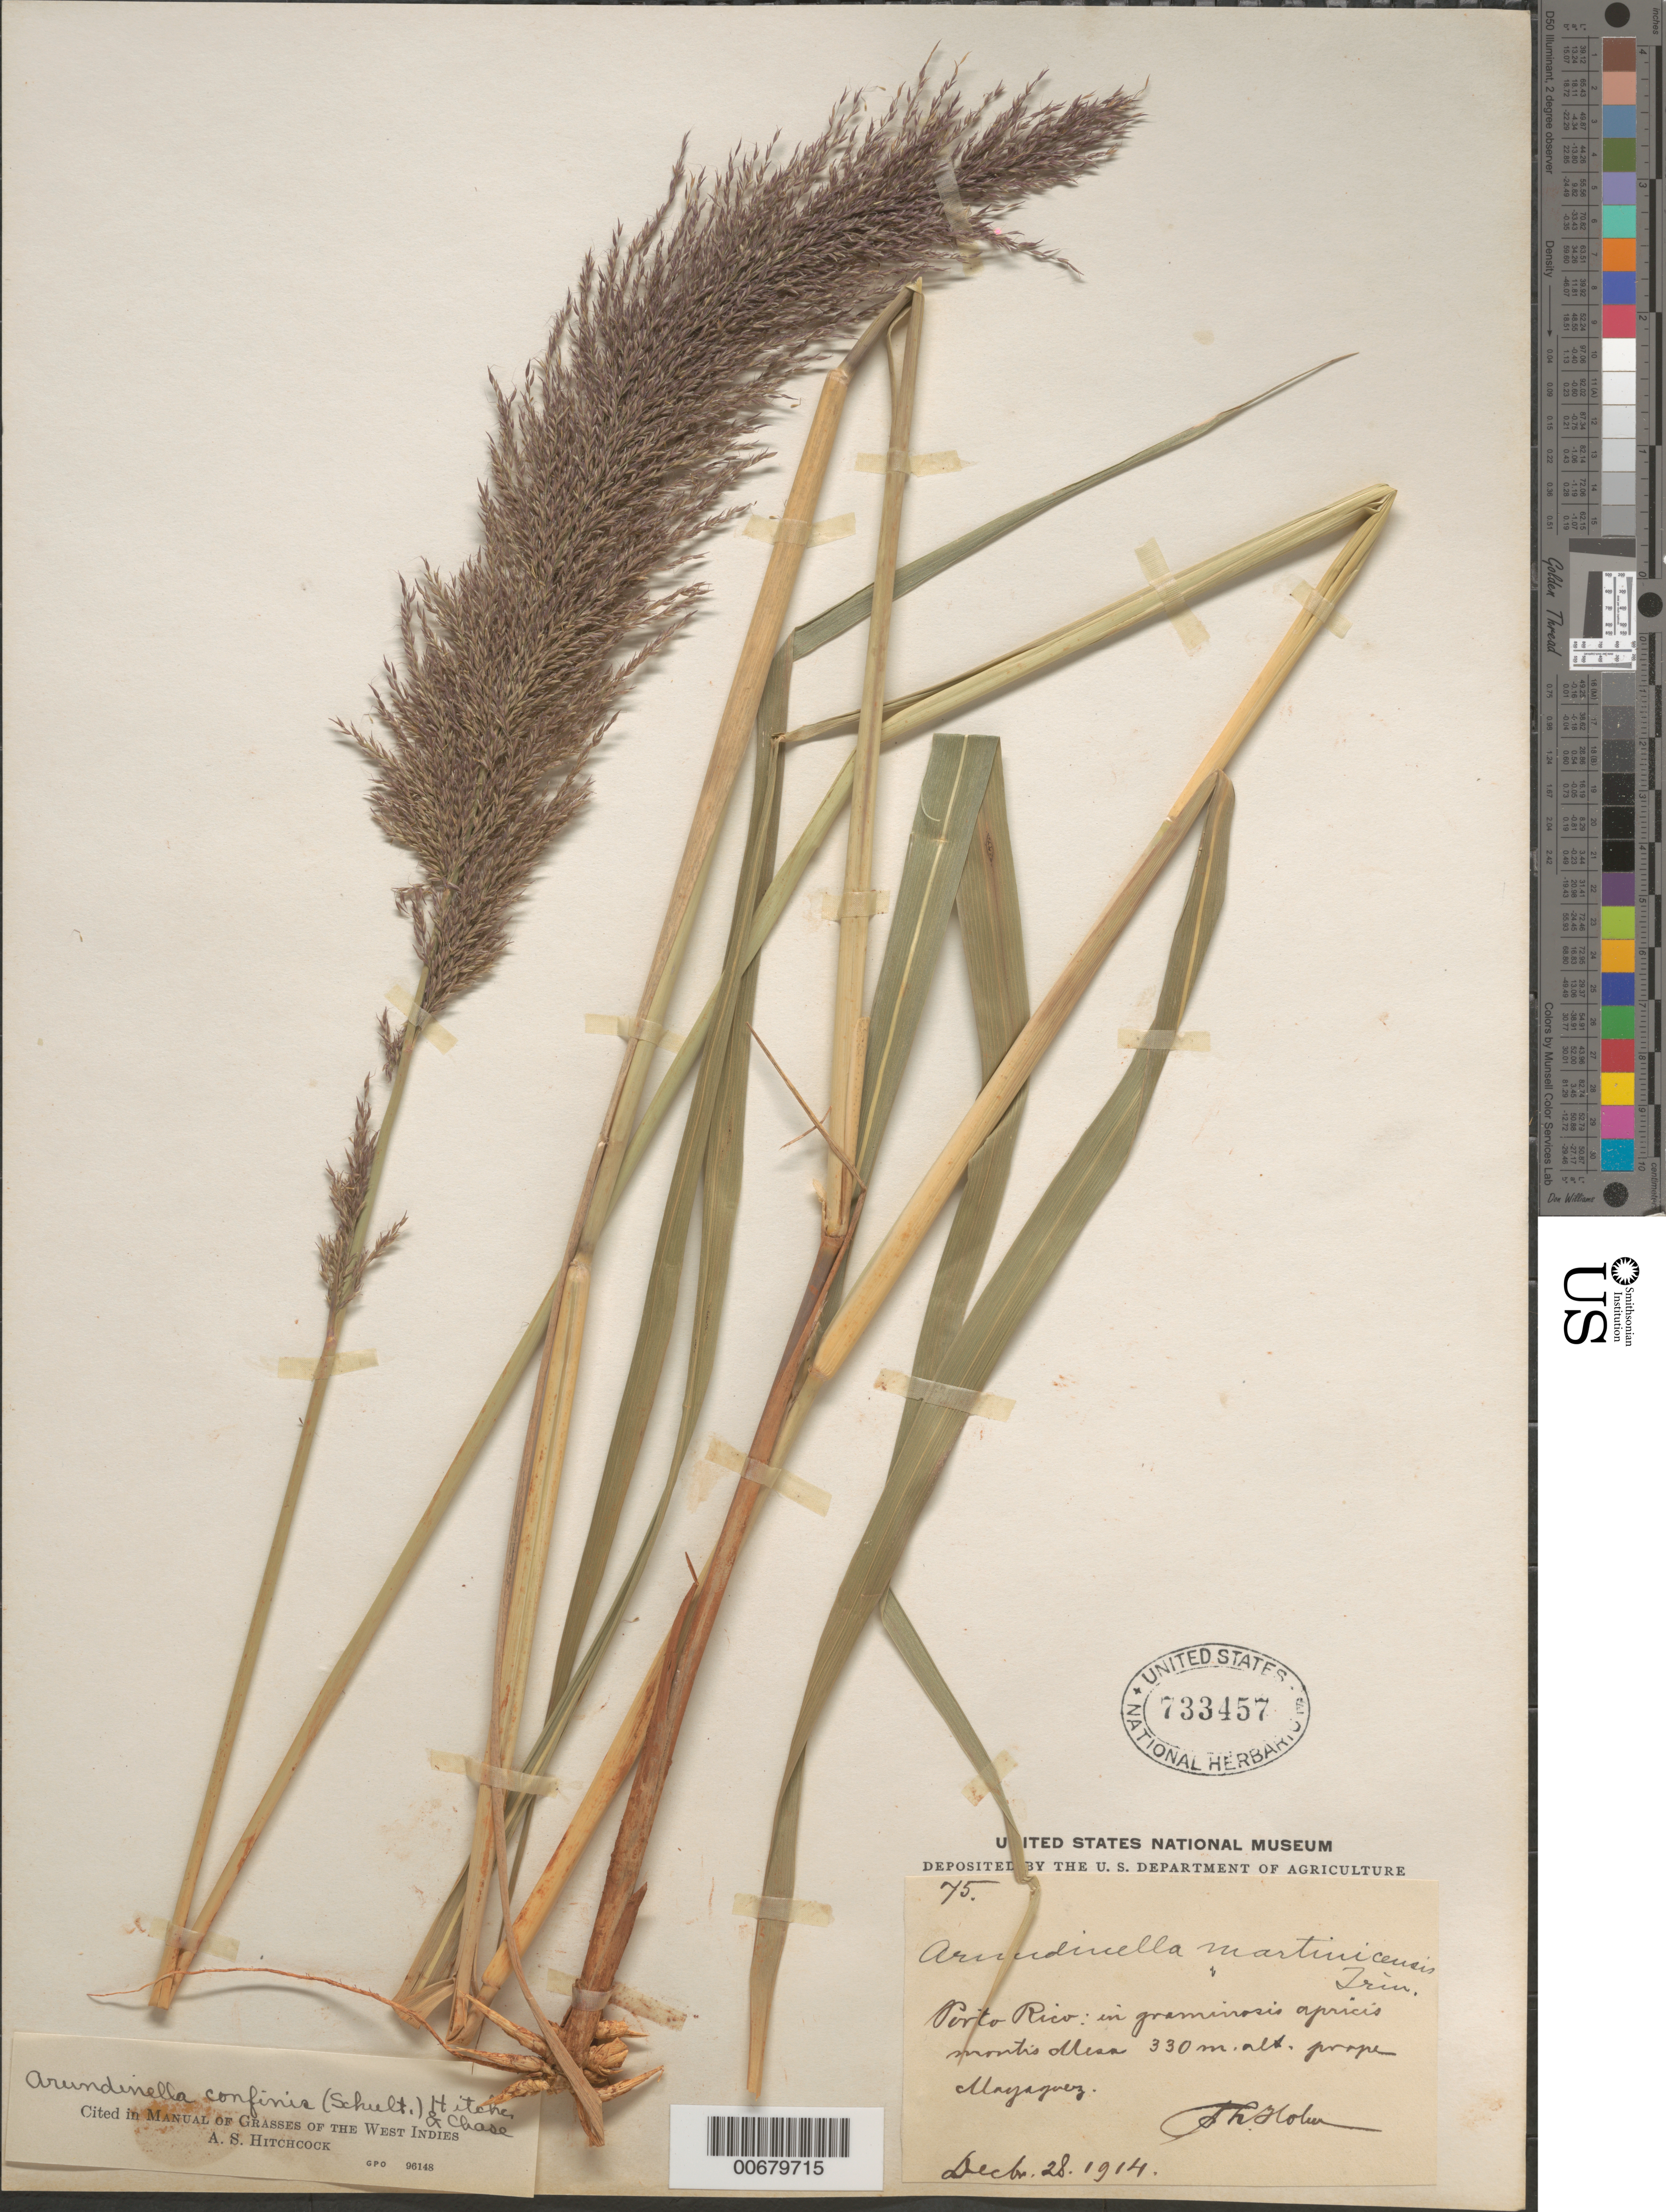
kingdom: Plantae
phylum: Tracheophyta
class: Liliopsida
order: Poales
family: Poaceae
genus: Arundinella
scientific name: Arundinella hispida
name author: (Humb. & Bonpl. ex Willd.) Kuntze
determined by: Hitchcock, Albert S.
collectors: H. T. Holm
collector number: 75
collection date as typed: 28 Dec 1914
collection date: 1914-12-28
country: Puerto Rico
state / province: Mayagüez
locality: In graminosis apricis Montis Mesa, prope Mayaguez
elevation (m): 330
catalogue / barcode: US 733457